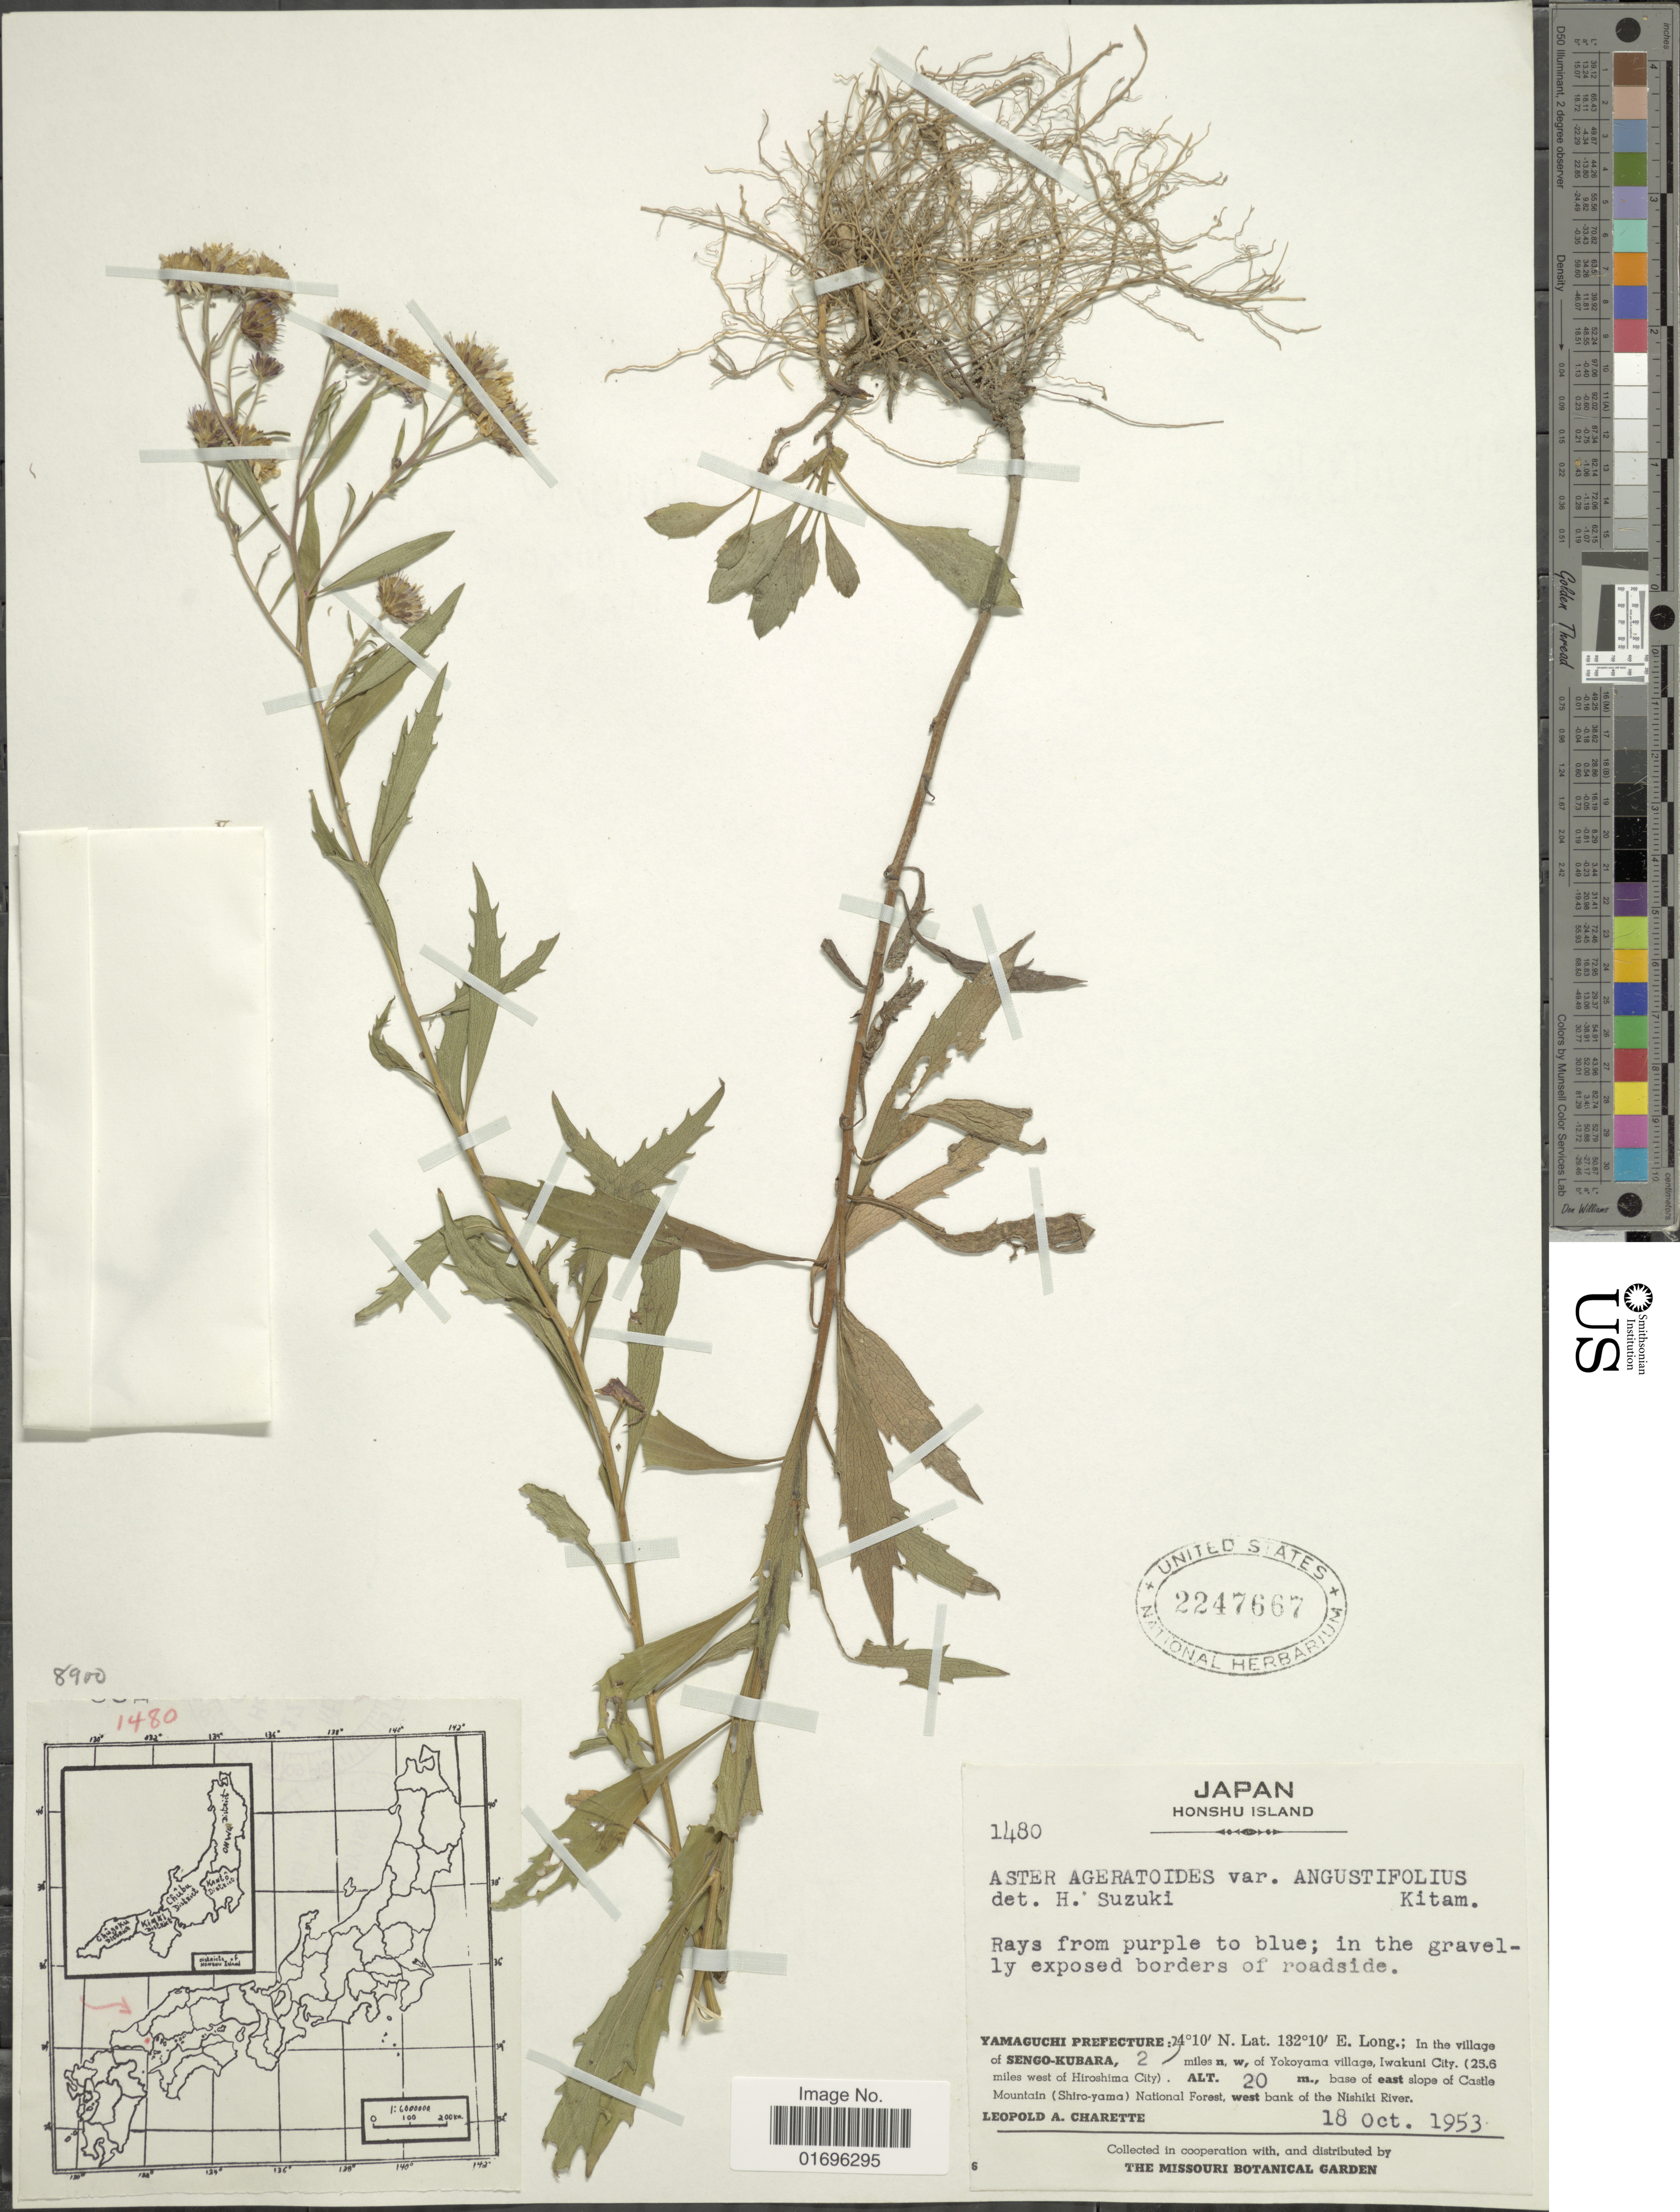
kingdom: Plantae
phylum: Tracheophyta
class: Magnoliopsida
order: Asterales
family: Asteraceae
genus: Aster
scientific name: Aster ageratoides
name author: Turcz.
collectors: L. A. Charette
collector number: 1480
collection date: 1953-10-18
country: Japan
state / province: Yamaguti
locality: Honshu Island. Yamaguchi Prefecture; In the village of Sengo-Kubara, 2 miles n.w, of Yokoyama village, Iwakuni City, (25.6 miles west of Hiroshima City). base of east slope of castle Mountain (Shiro-yama) National Forest, west bank of the Nishika River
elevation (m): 20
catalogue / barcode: US 2247667